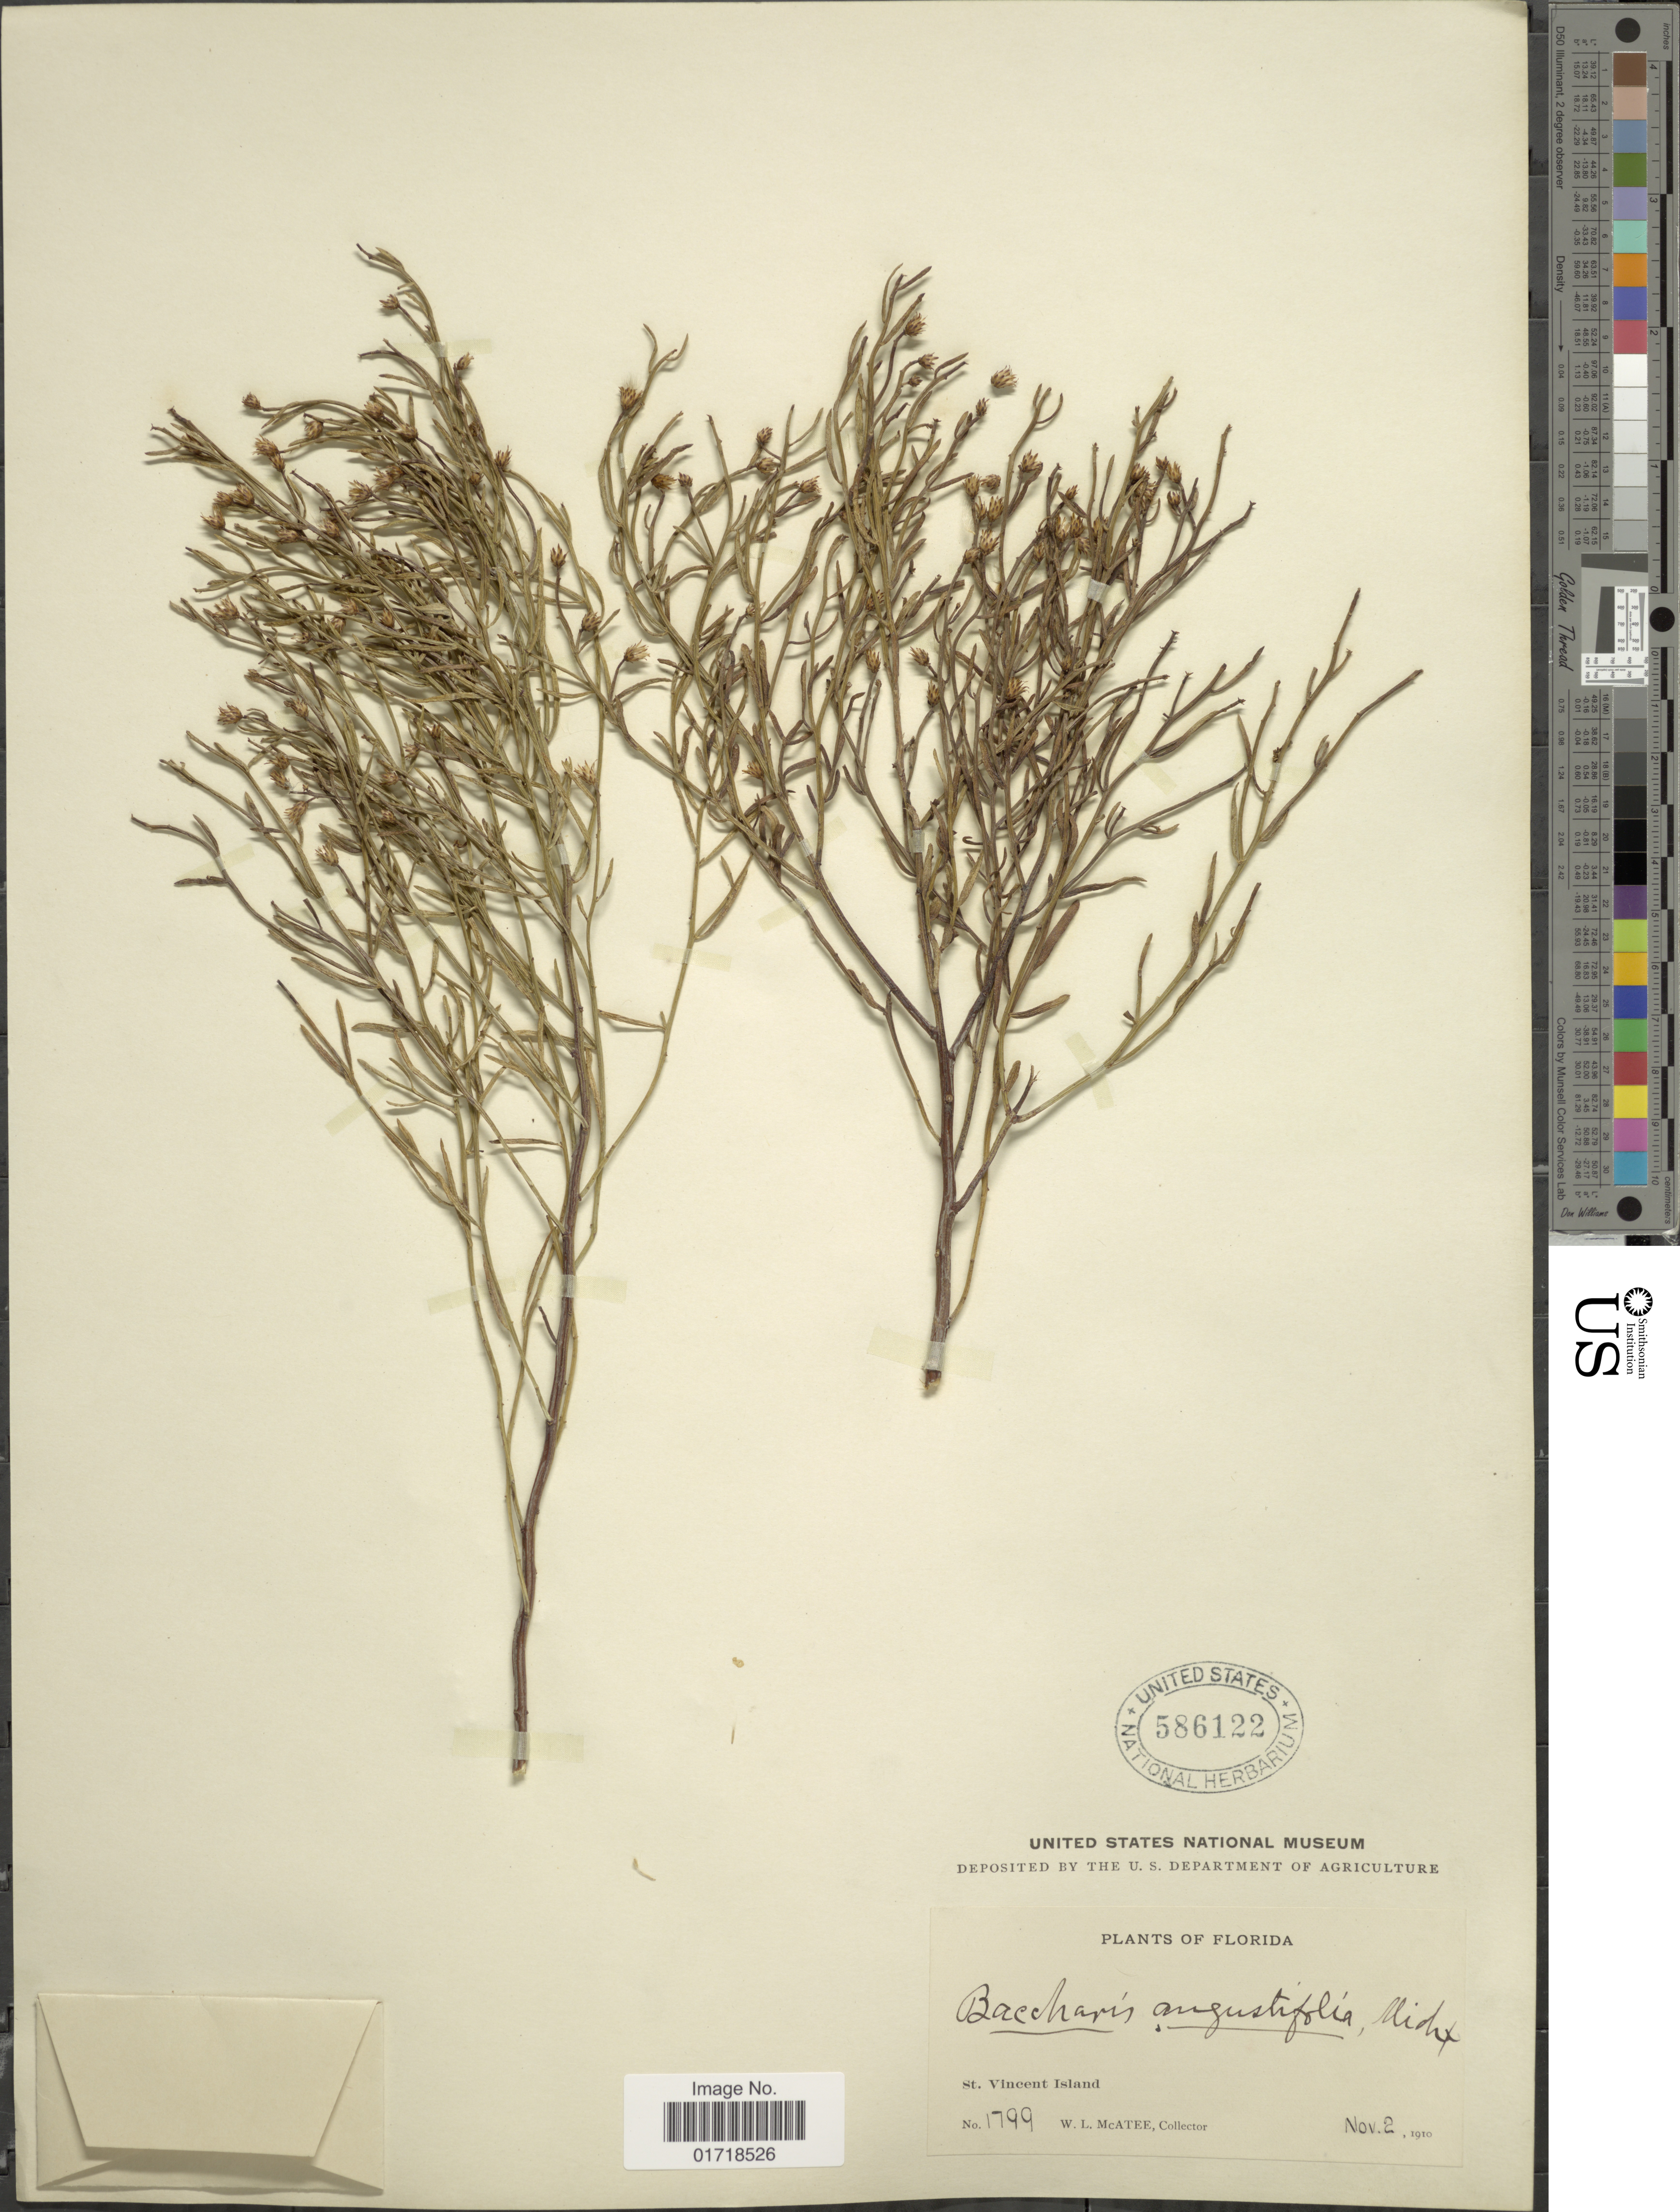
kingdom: Plantae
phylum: Tracheophyta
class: Magnoliopsida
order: Asterales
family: Asteraceae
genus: Baccharis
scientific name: Baccharis angustifolia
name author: Michx.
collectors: W. McAtee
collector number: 1799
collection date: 1910-11-02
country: United States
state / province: Florida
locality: St. Vicent Island.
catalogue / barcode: US 586122